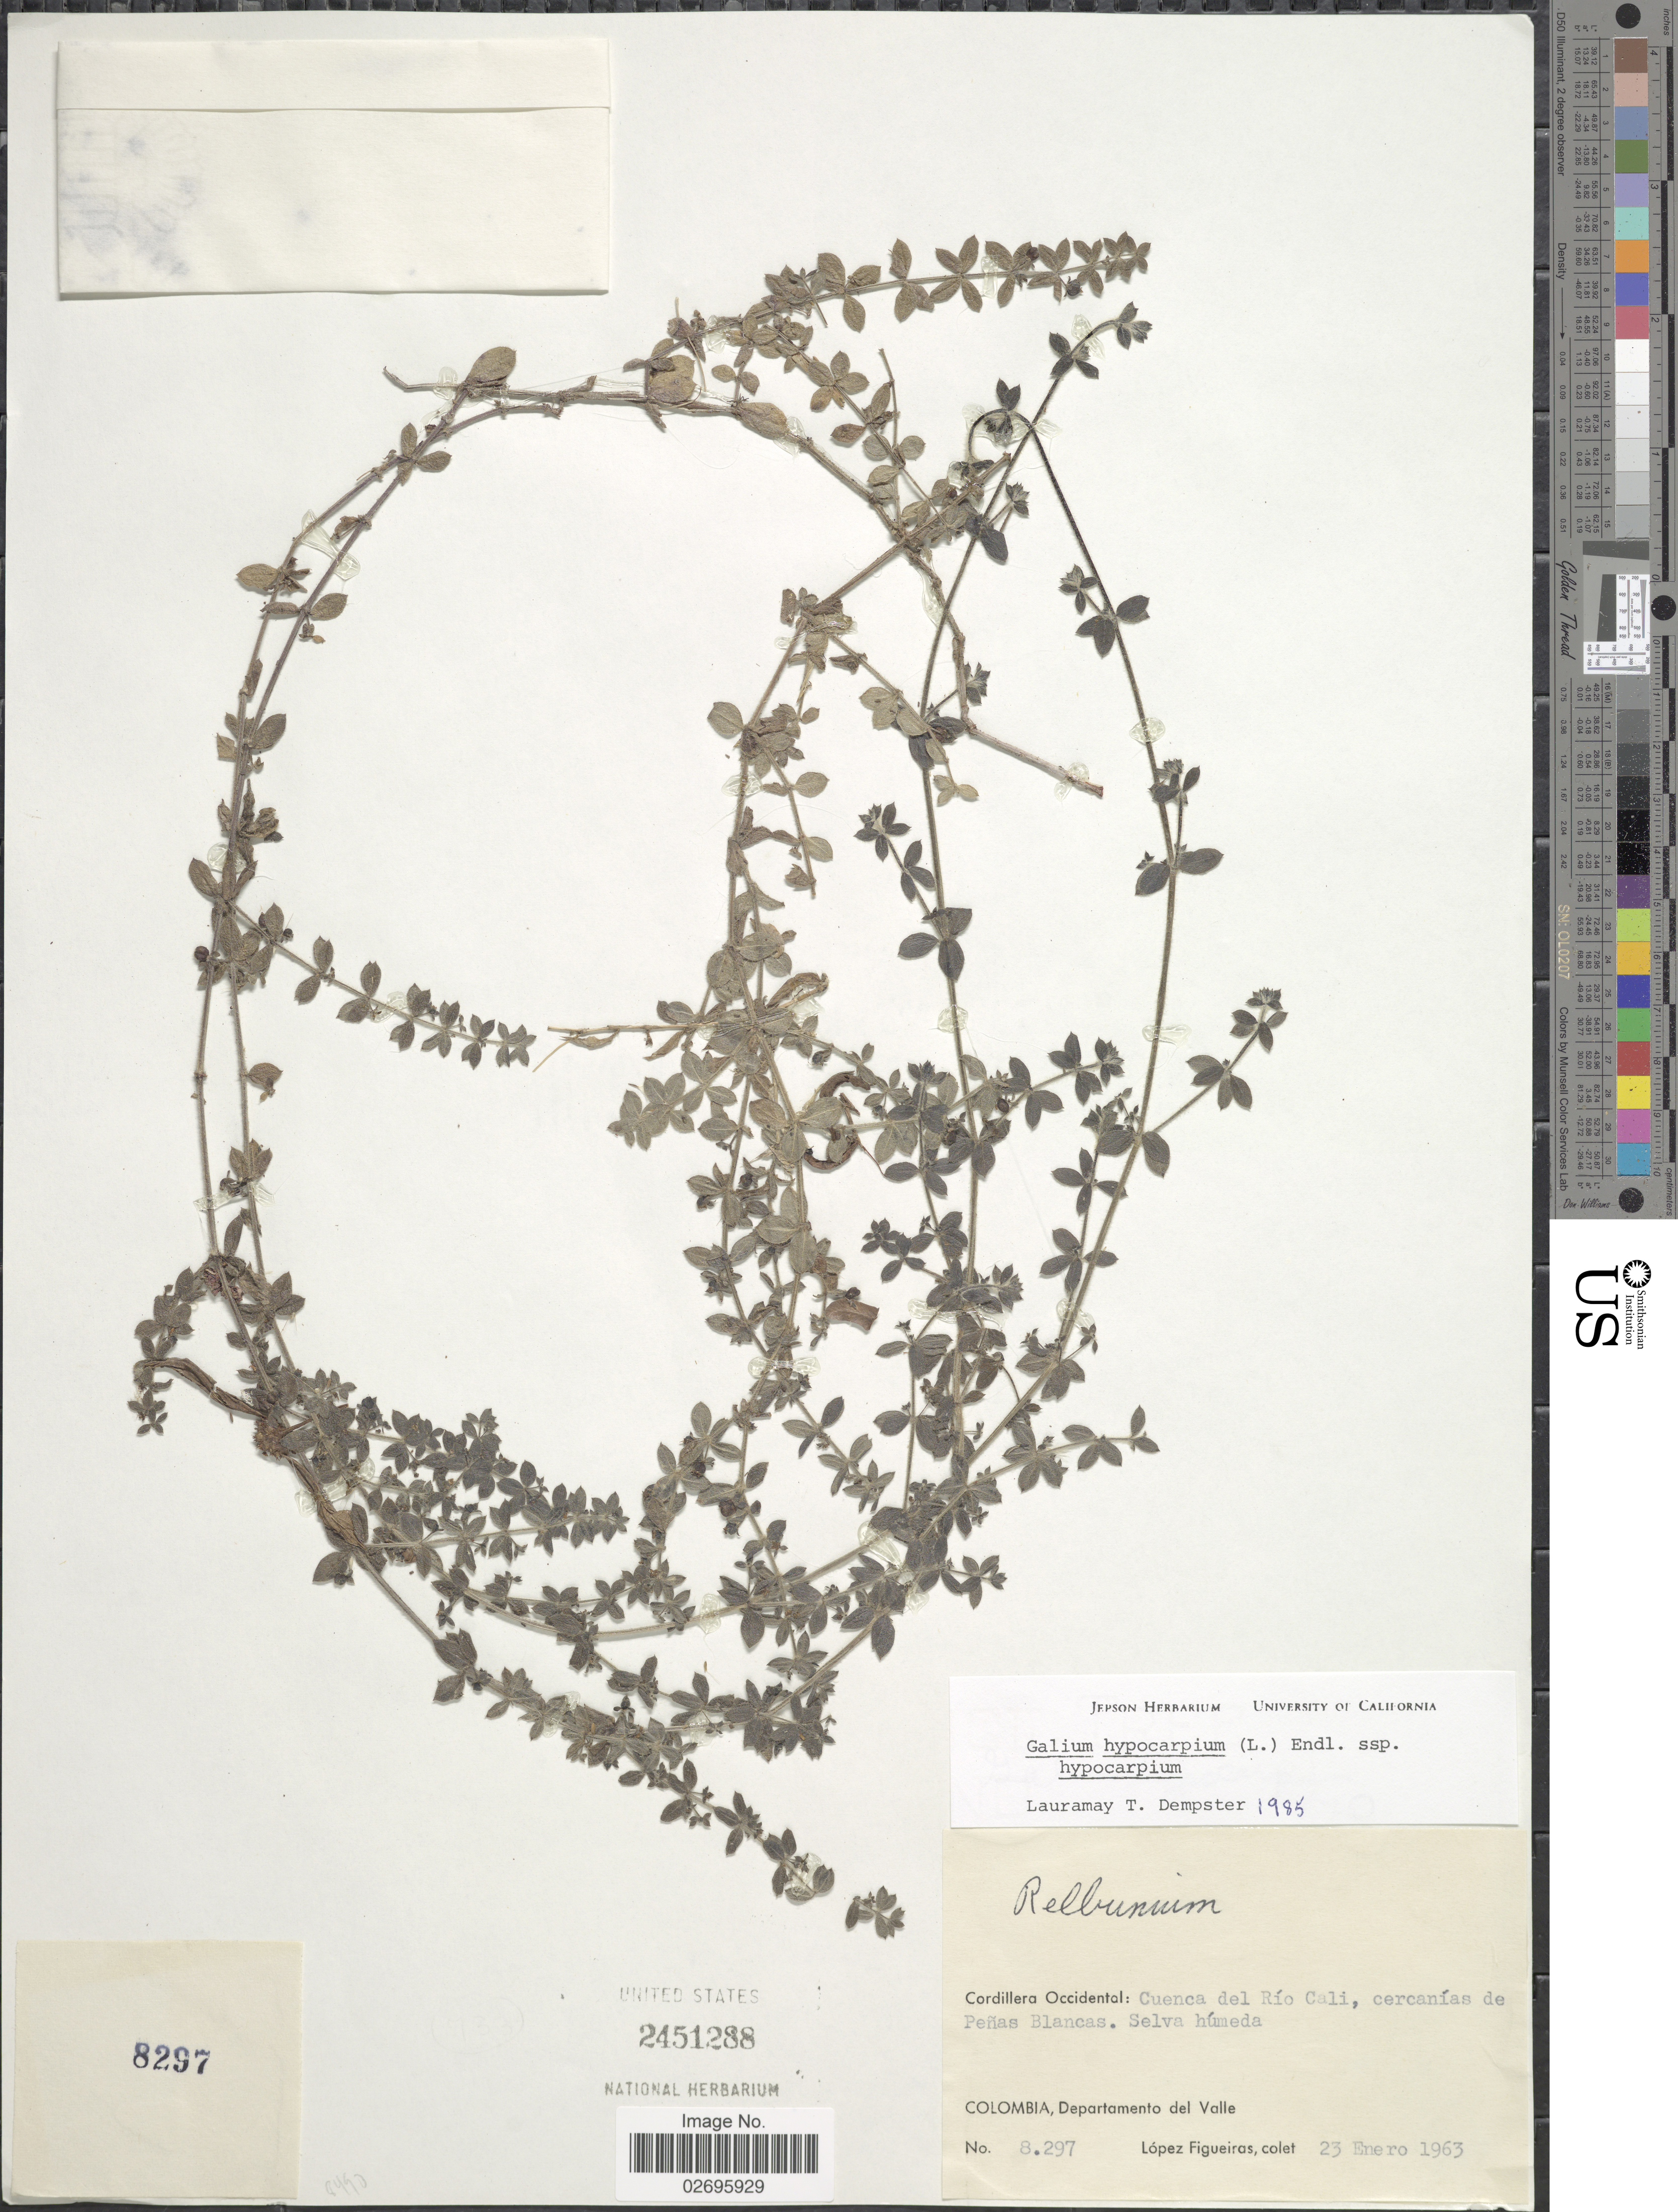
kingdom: Plantae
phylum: Tracheophyta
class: Magnoliopsida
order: Gentianales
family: Rubiaceae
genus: Galium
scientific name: Galium hypocarpium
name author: (L.) Endl. ex Griseb.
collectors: M. López Figueiras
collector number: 8297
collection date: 1963-01-23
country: Colombia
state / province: Valle del Cauca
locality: Cordillera Occidental: Cuenca del Río Cali, cercanías de Peñas Blancas. Selva húmeda, Departamento del Valle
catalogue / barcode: US 2451288